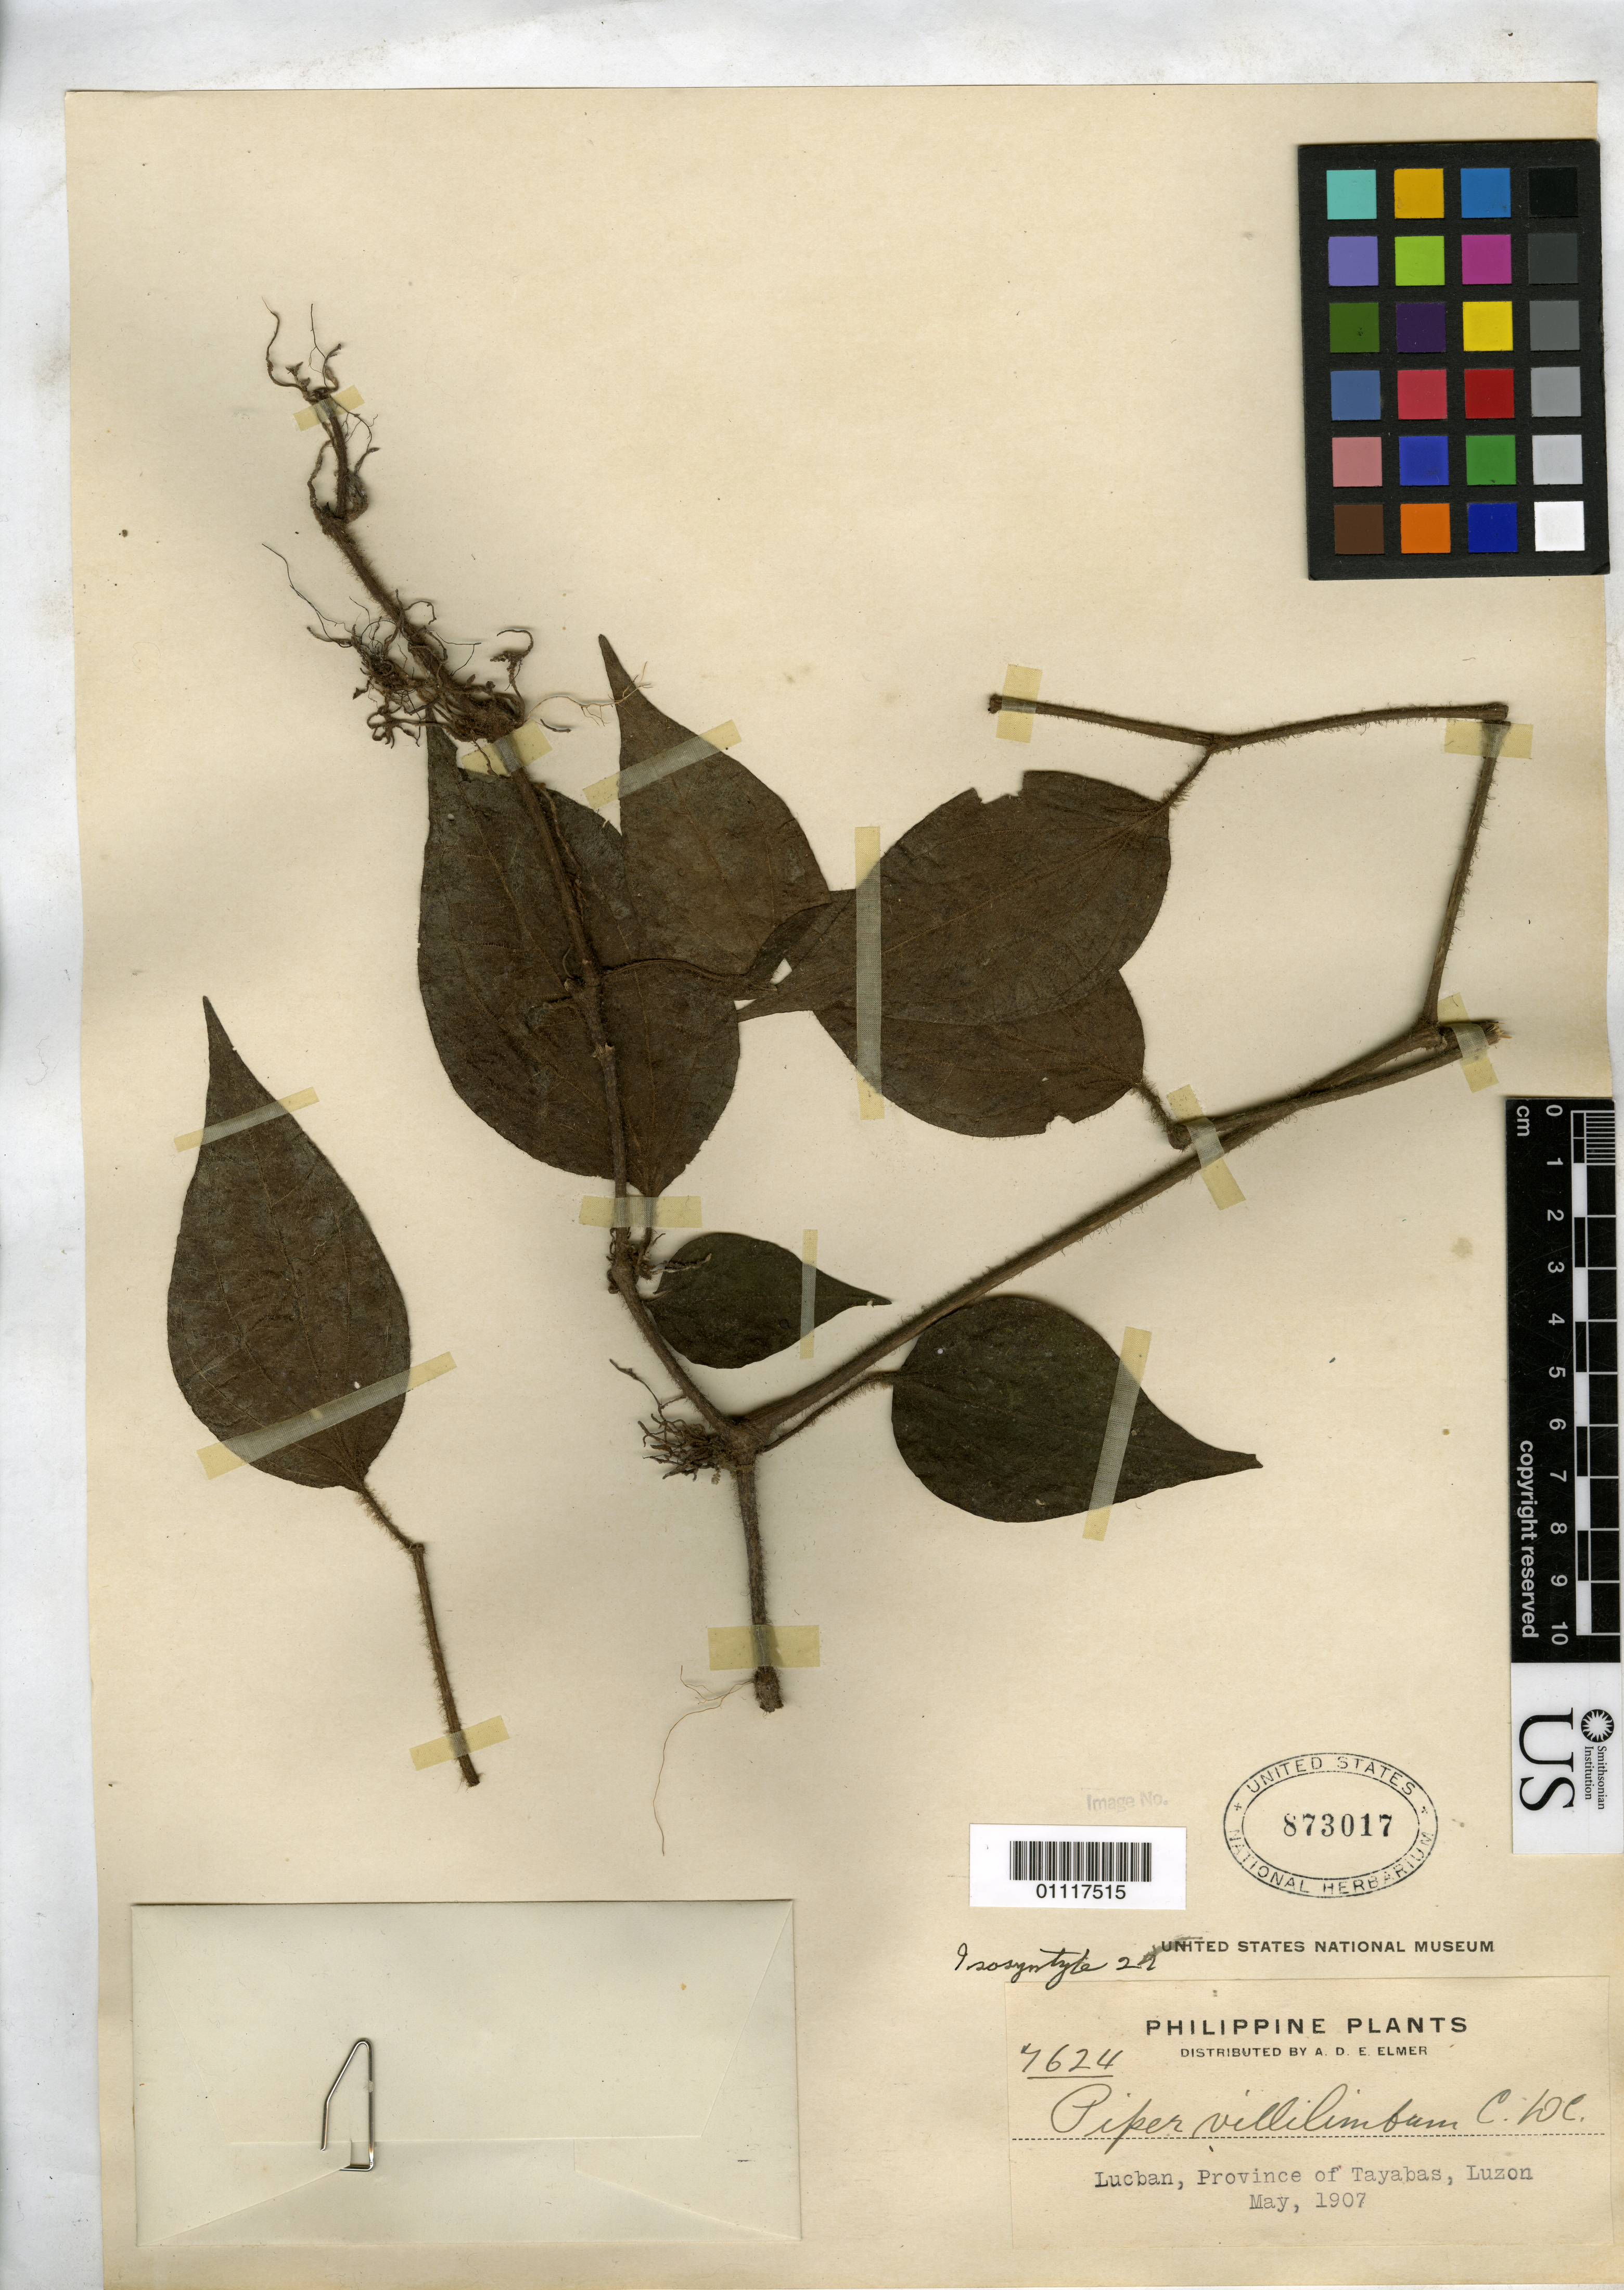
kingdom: Plantae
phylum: Tracheophyta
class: Magnoliopsida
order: Piperales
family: Piperaceae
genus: Piper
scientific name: Piper villilimbum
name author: C. DC.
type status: Isosyntype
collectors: A. D. E. Elmer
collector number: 7624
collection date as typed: May 1907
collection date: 1907-05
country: Philippines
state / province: Calabarzon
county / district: Quezon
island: Luzon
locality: Lucban. Tayabas.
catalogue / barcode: US 873017